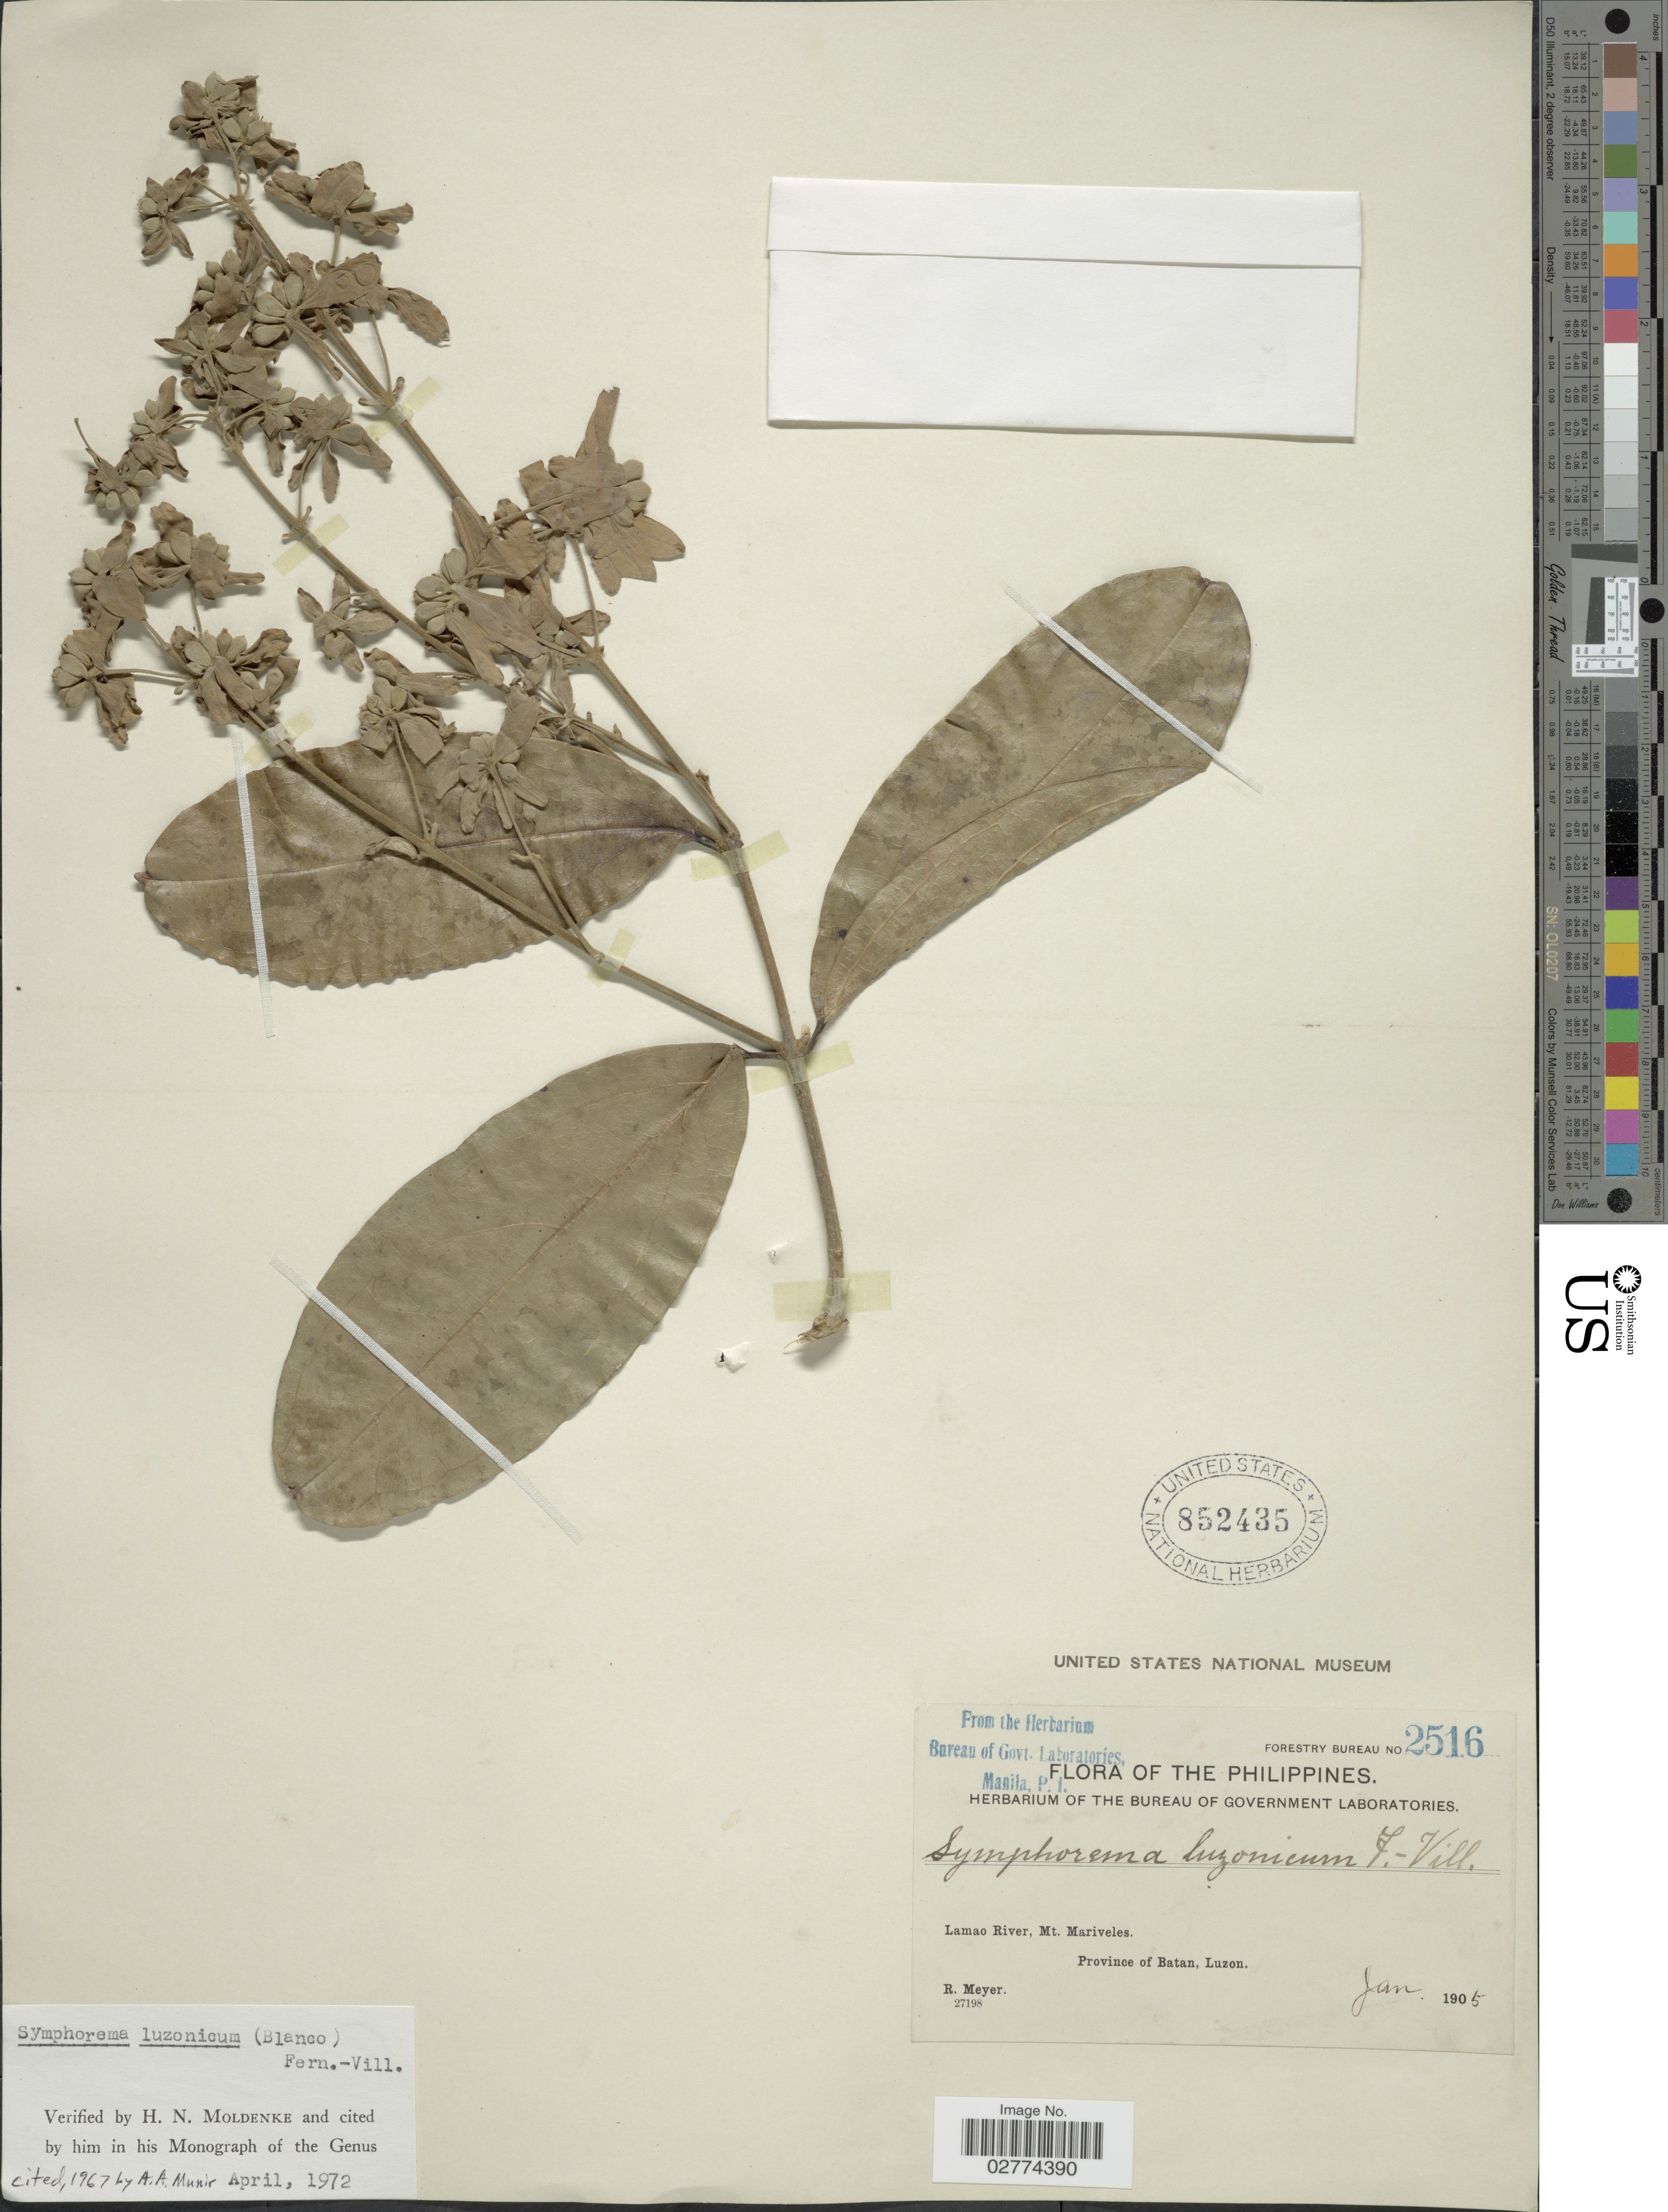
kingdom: Plantae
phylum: Tracheophyta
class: Magnoliopsida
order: Lamiales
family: Lamiaceae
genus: Symphorema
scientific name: Symphorema luzonicum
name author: (Blanco) Fern.-Vill.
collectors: R. Meyer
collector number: Forestry Bureau2516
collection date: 1905-01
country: Philippines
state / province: Cagayan Valley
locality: Lamao River, Mt. Mariveles, Province of Batan, Luzon.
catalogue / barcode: US 852435